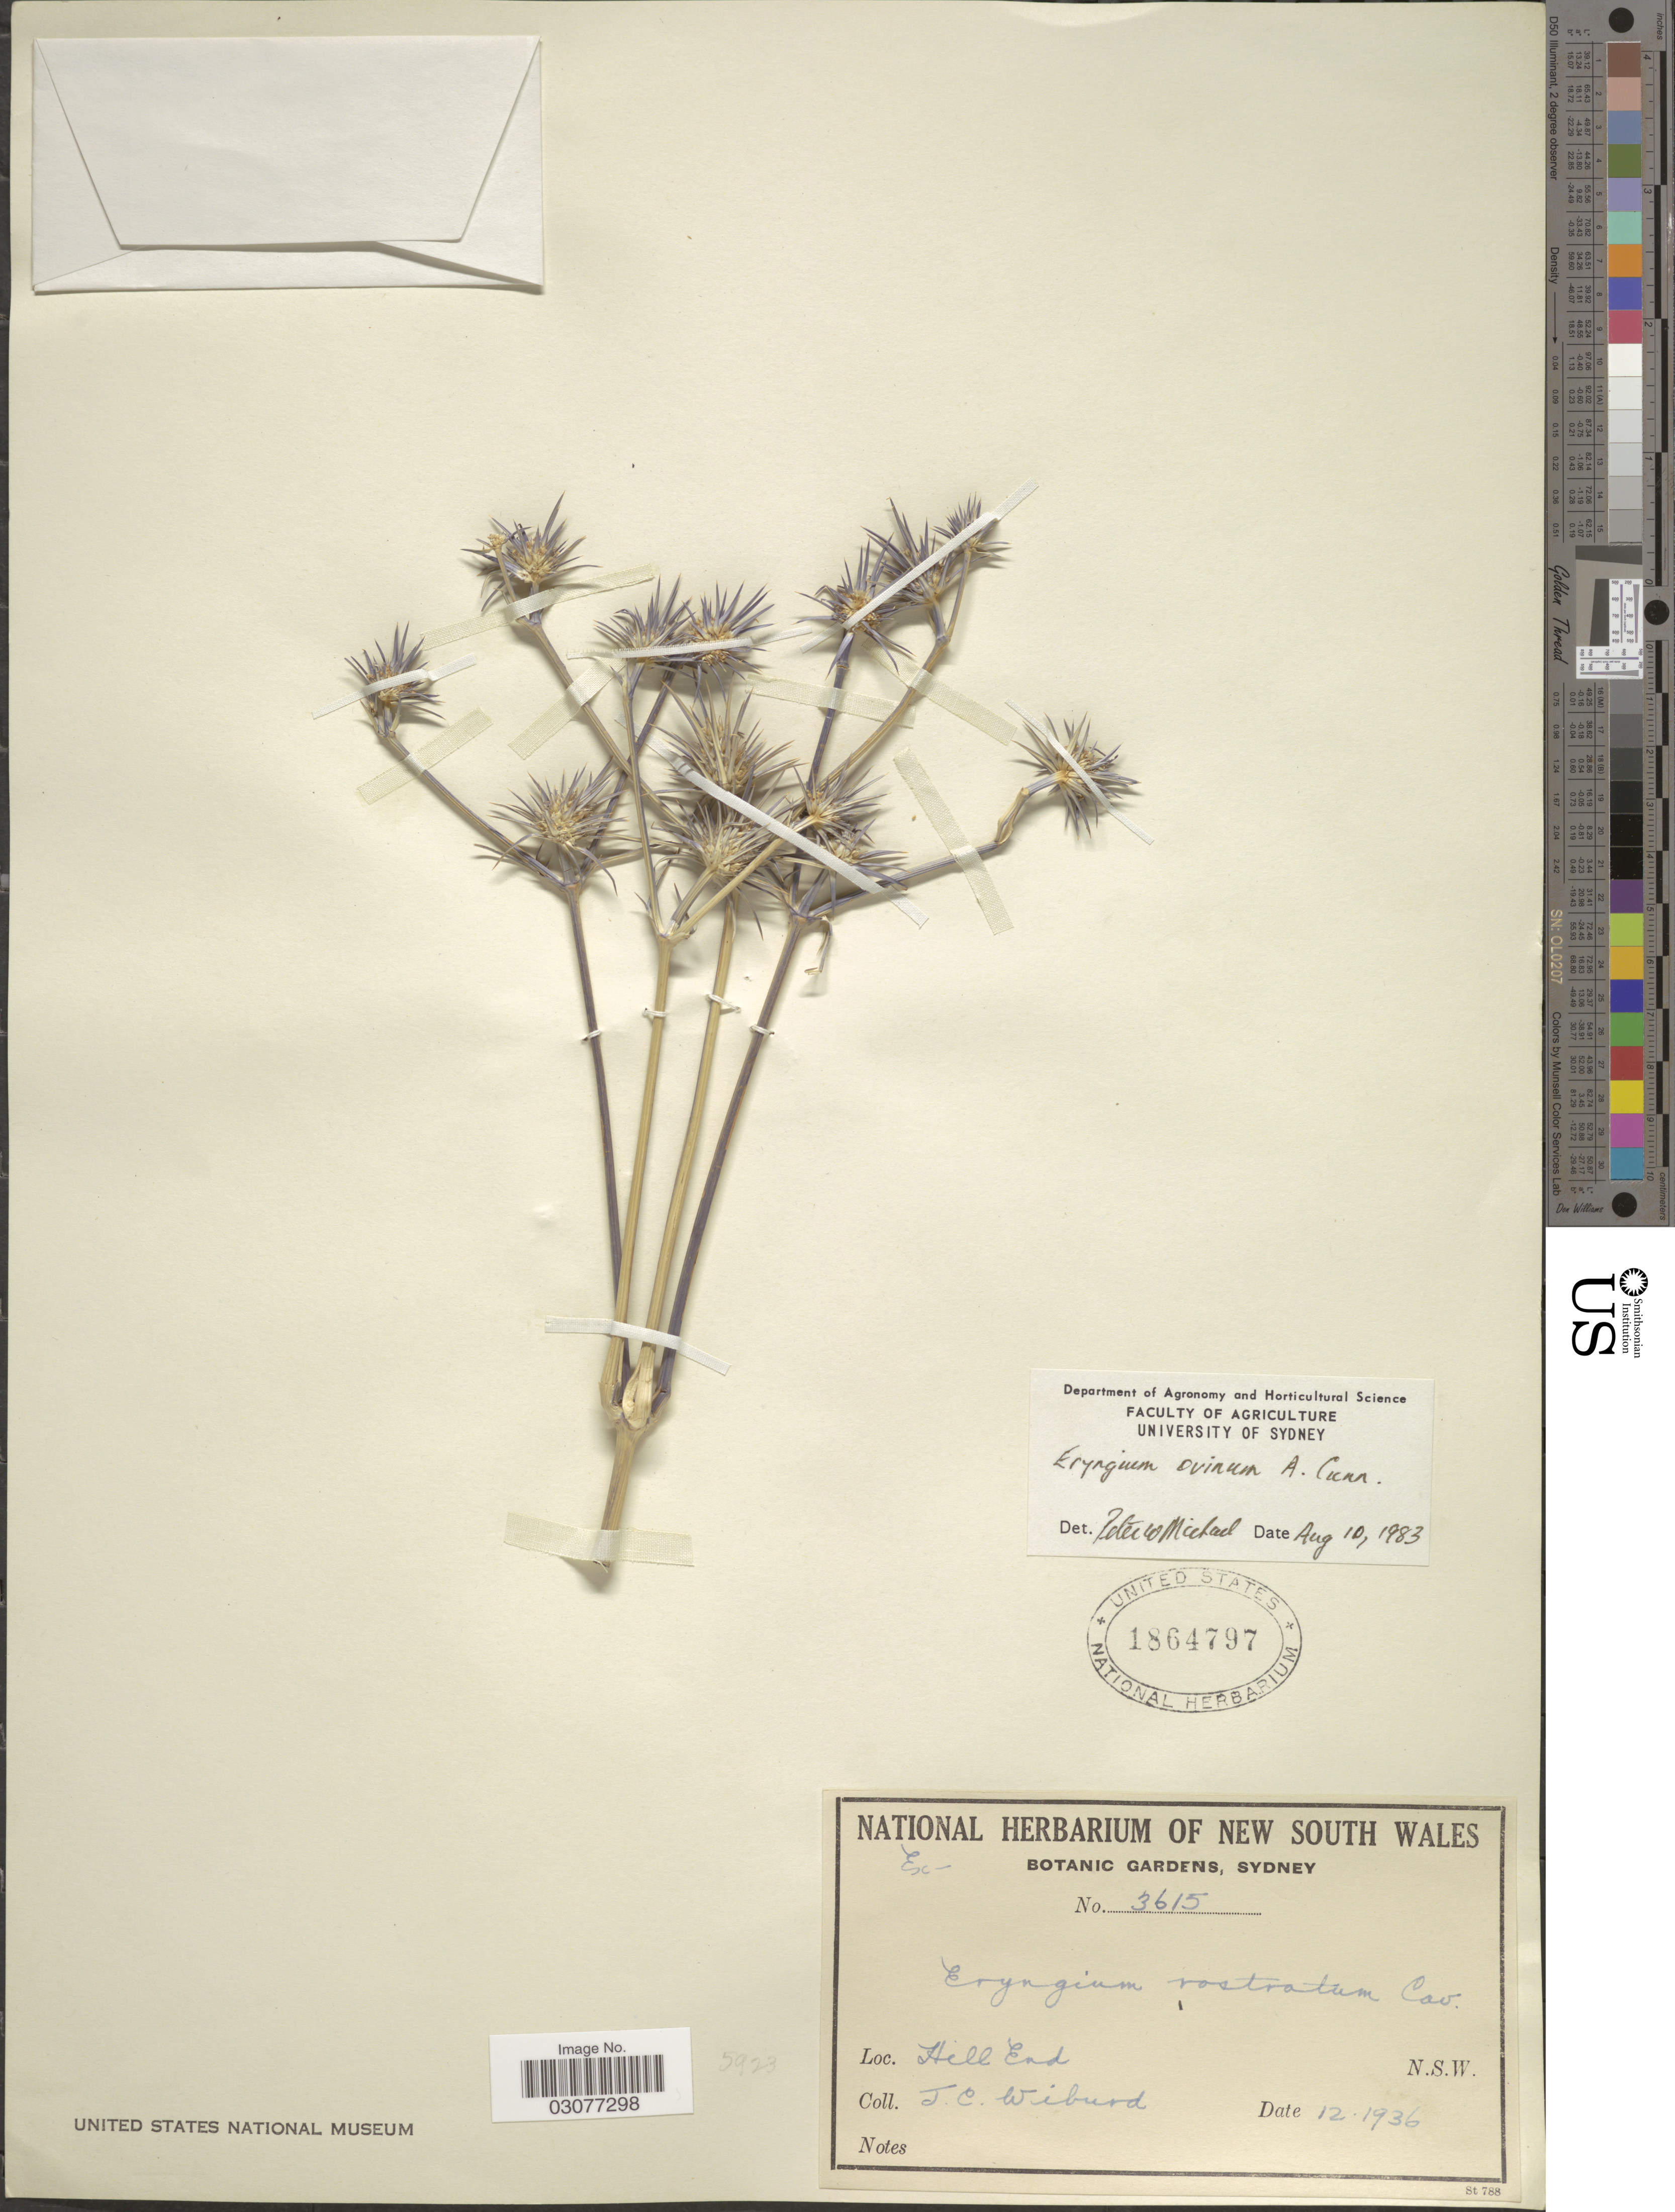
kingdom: Plantae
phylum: Tracheophyta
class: Magnoliopsida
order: Apiales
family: Apiaceae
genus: Eryngium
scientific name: Eryngium ovinum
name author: A. Cunn.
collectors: J. Wiburd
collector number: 3615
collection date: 1936-12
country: Australia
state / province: New South Wales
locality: Hill End.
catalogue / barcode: US 1864797